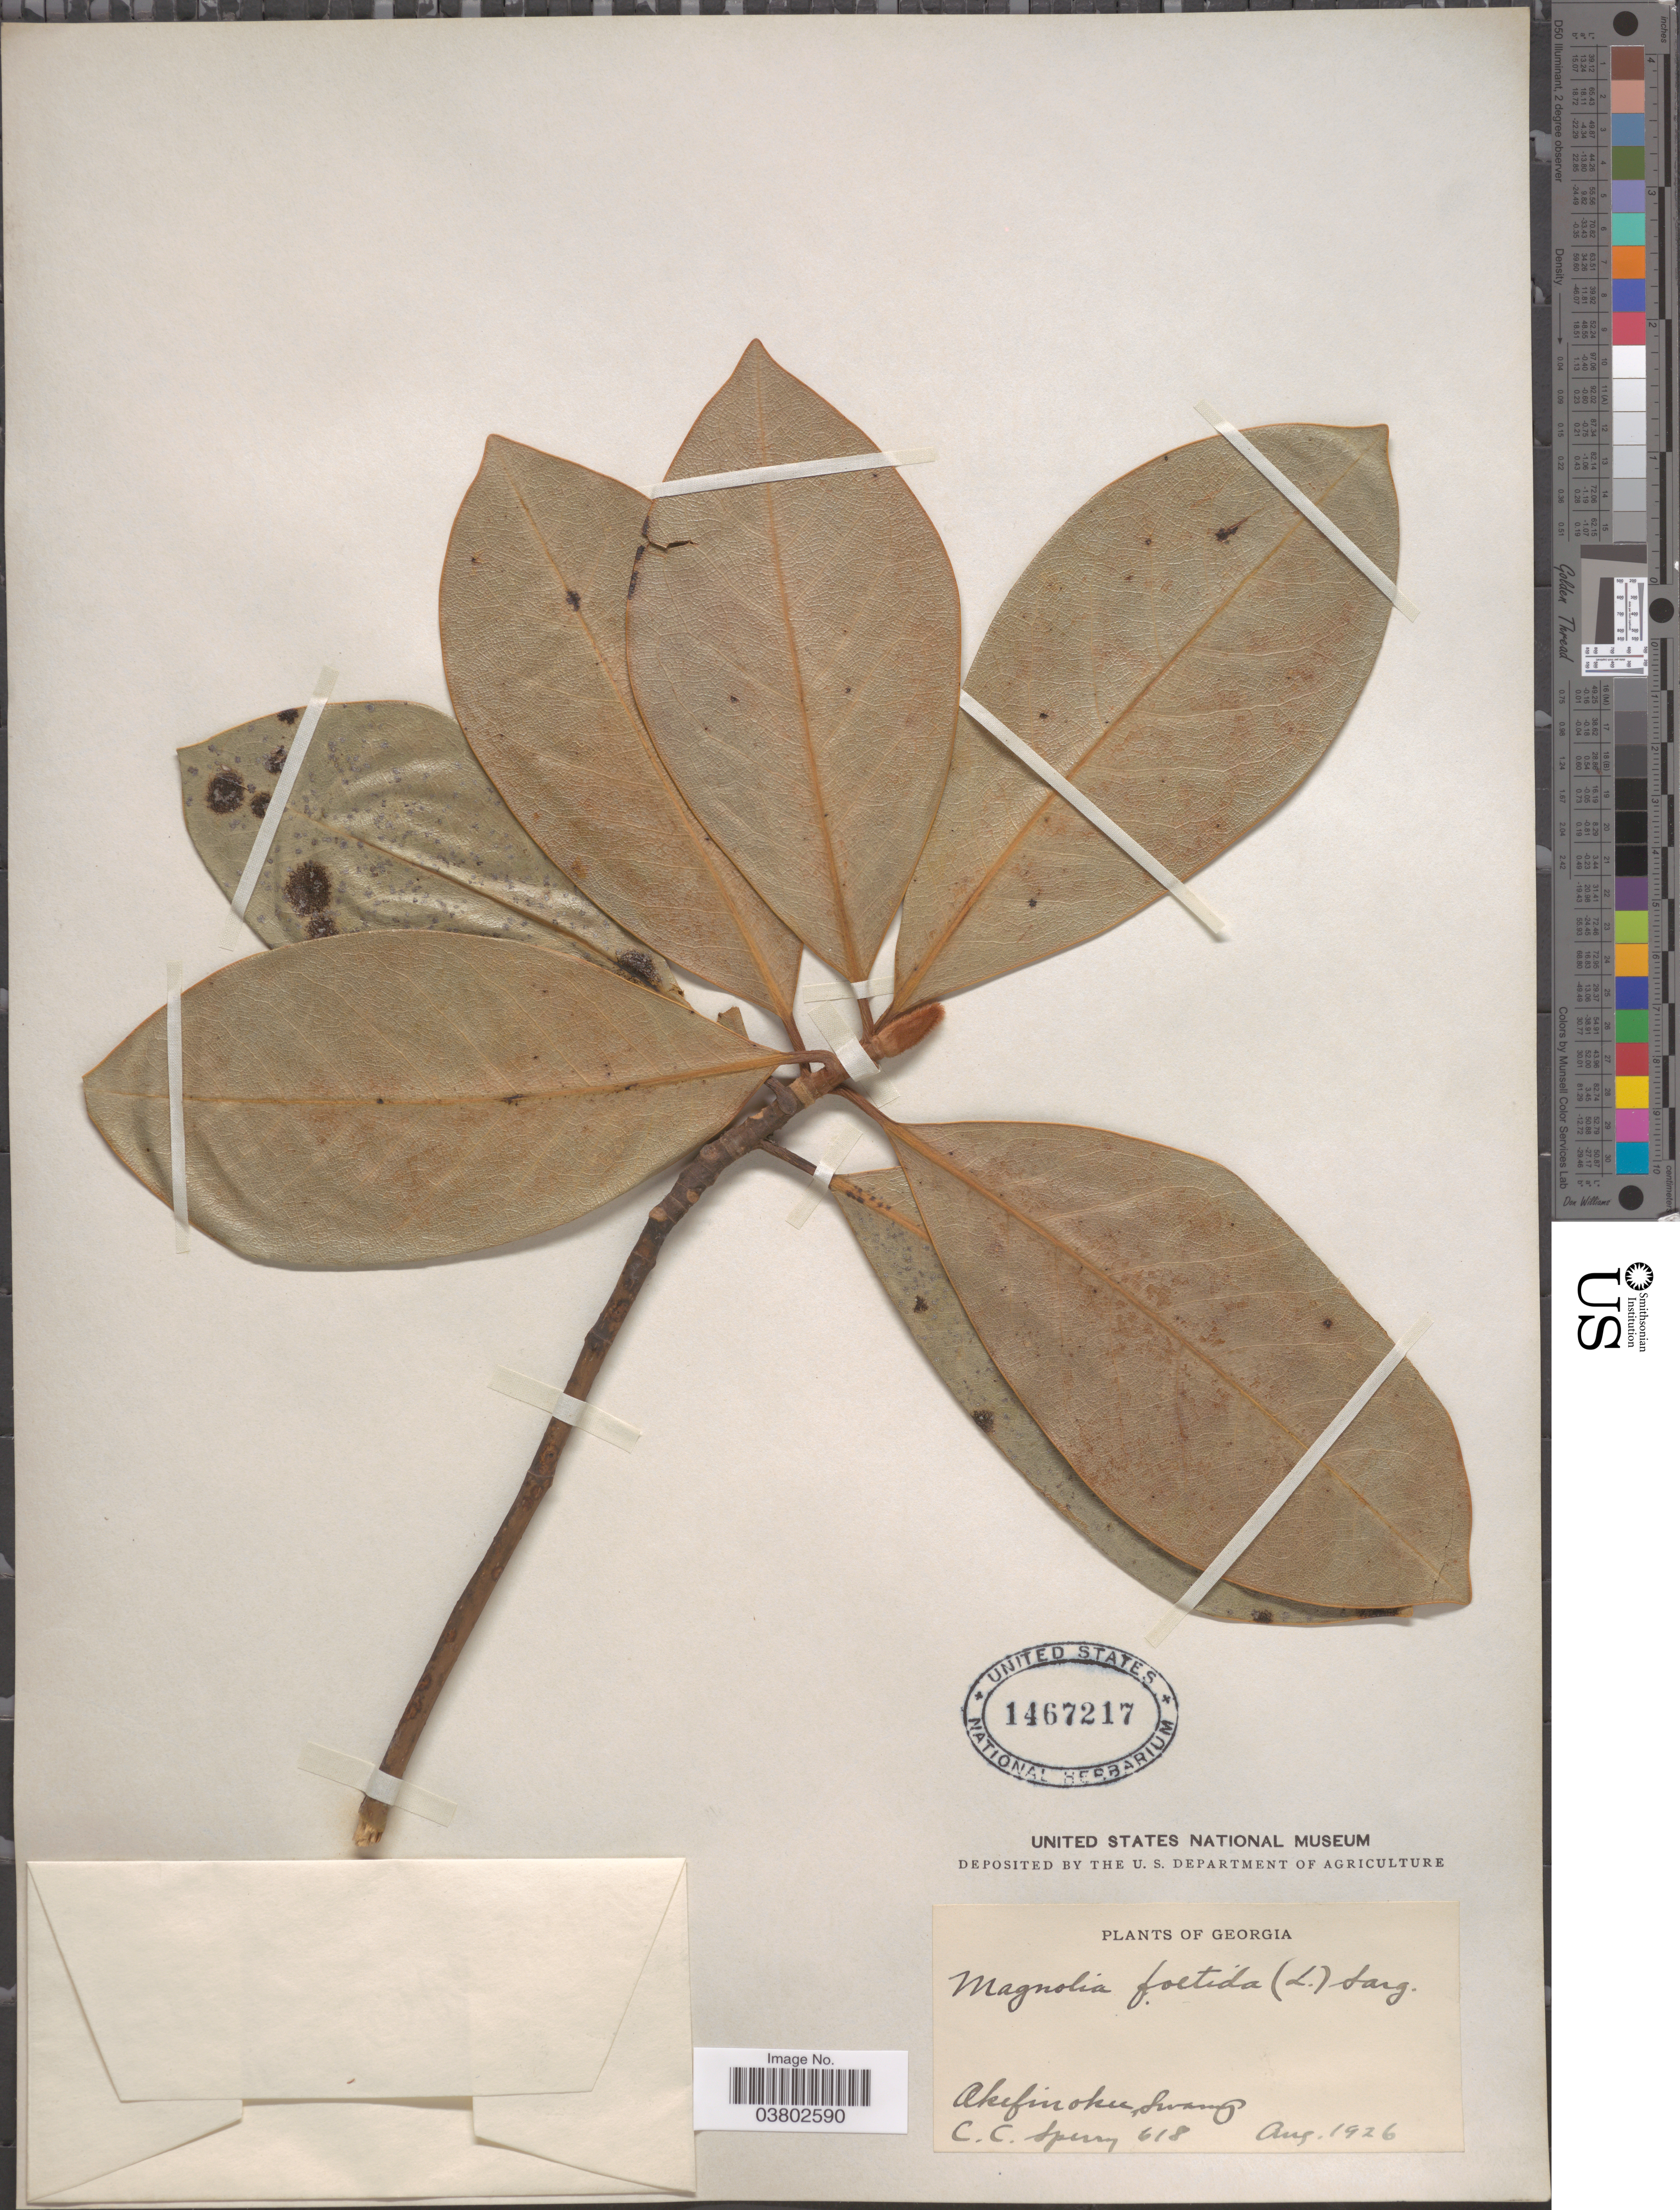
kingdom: Plantae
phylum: Tracheophyta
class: Magnoliopsida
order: Magnoliales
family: Magnoliaceae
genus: Magnolia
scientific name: Magnolia grandiflora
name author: L.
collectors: C. C. Sperry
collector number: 618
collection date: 1926-08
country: United States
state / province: Georgia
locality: Okefinokee Swamp.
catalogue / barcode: US 1467217